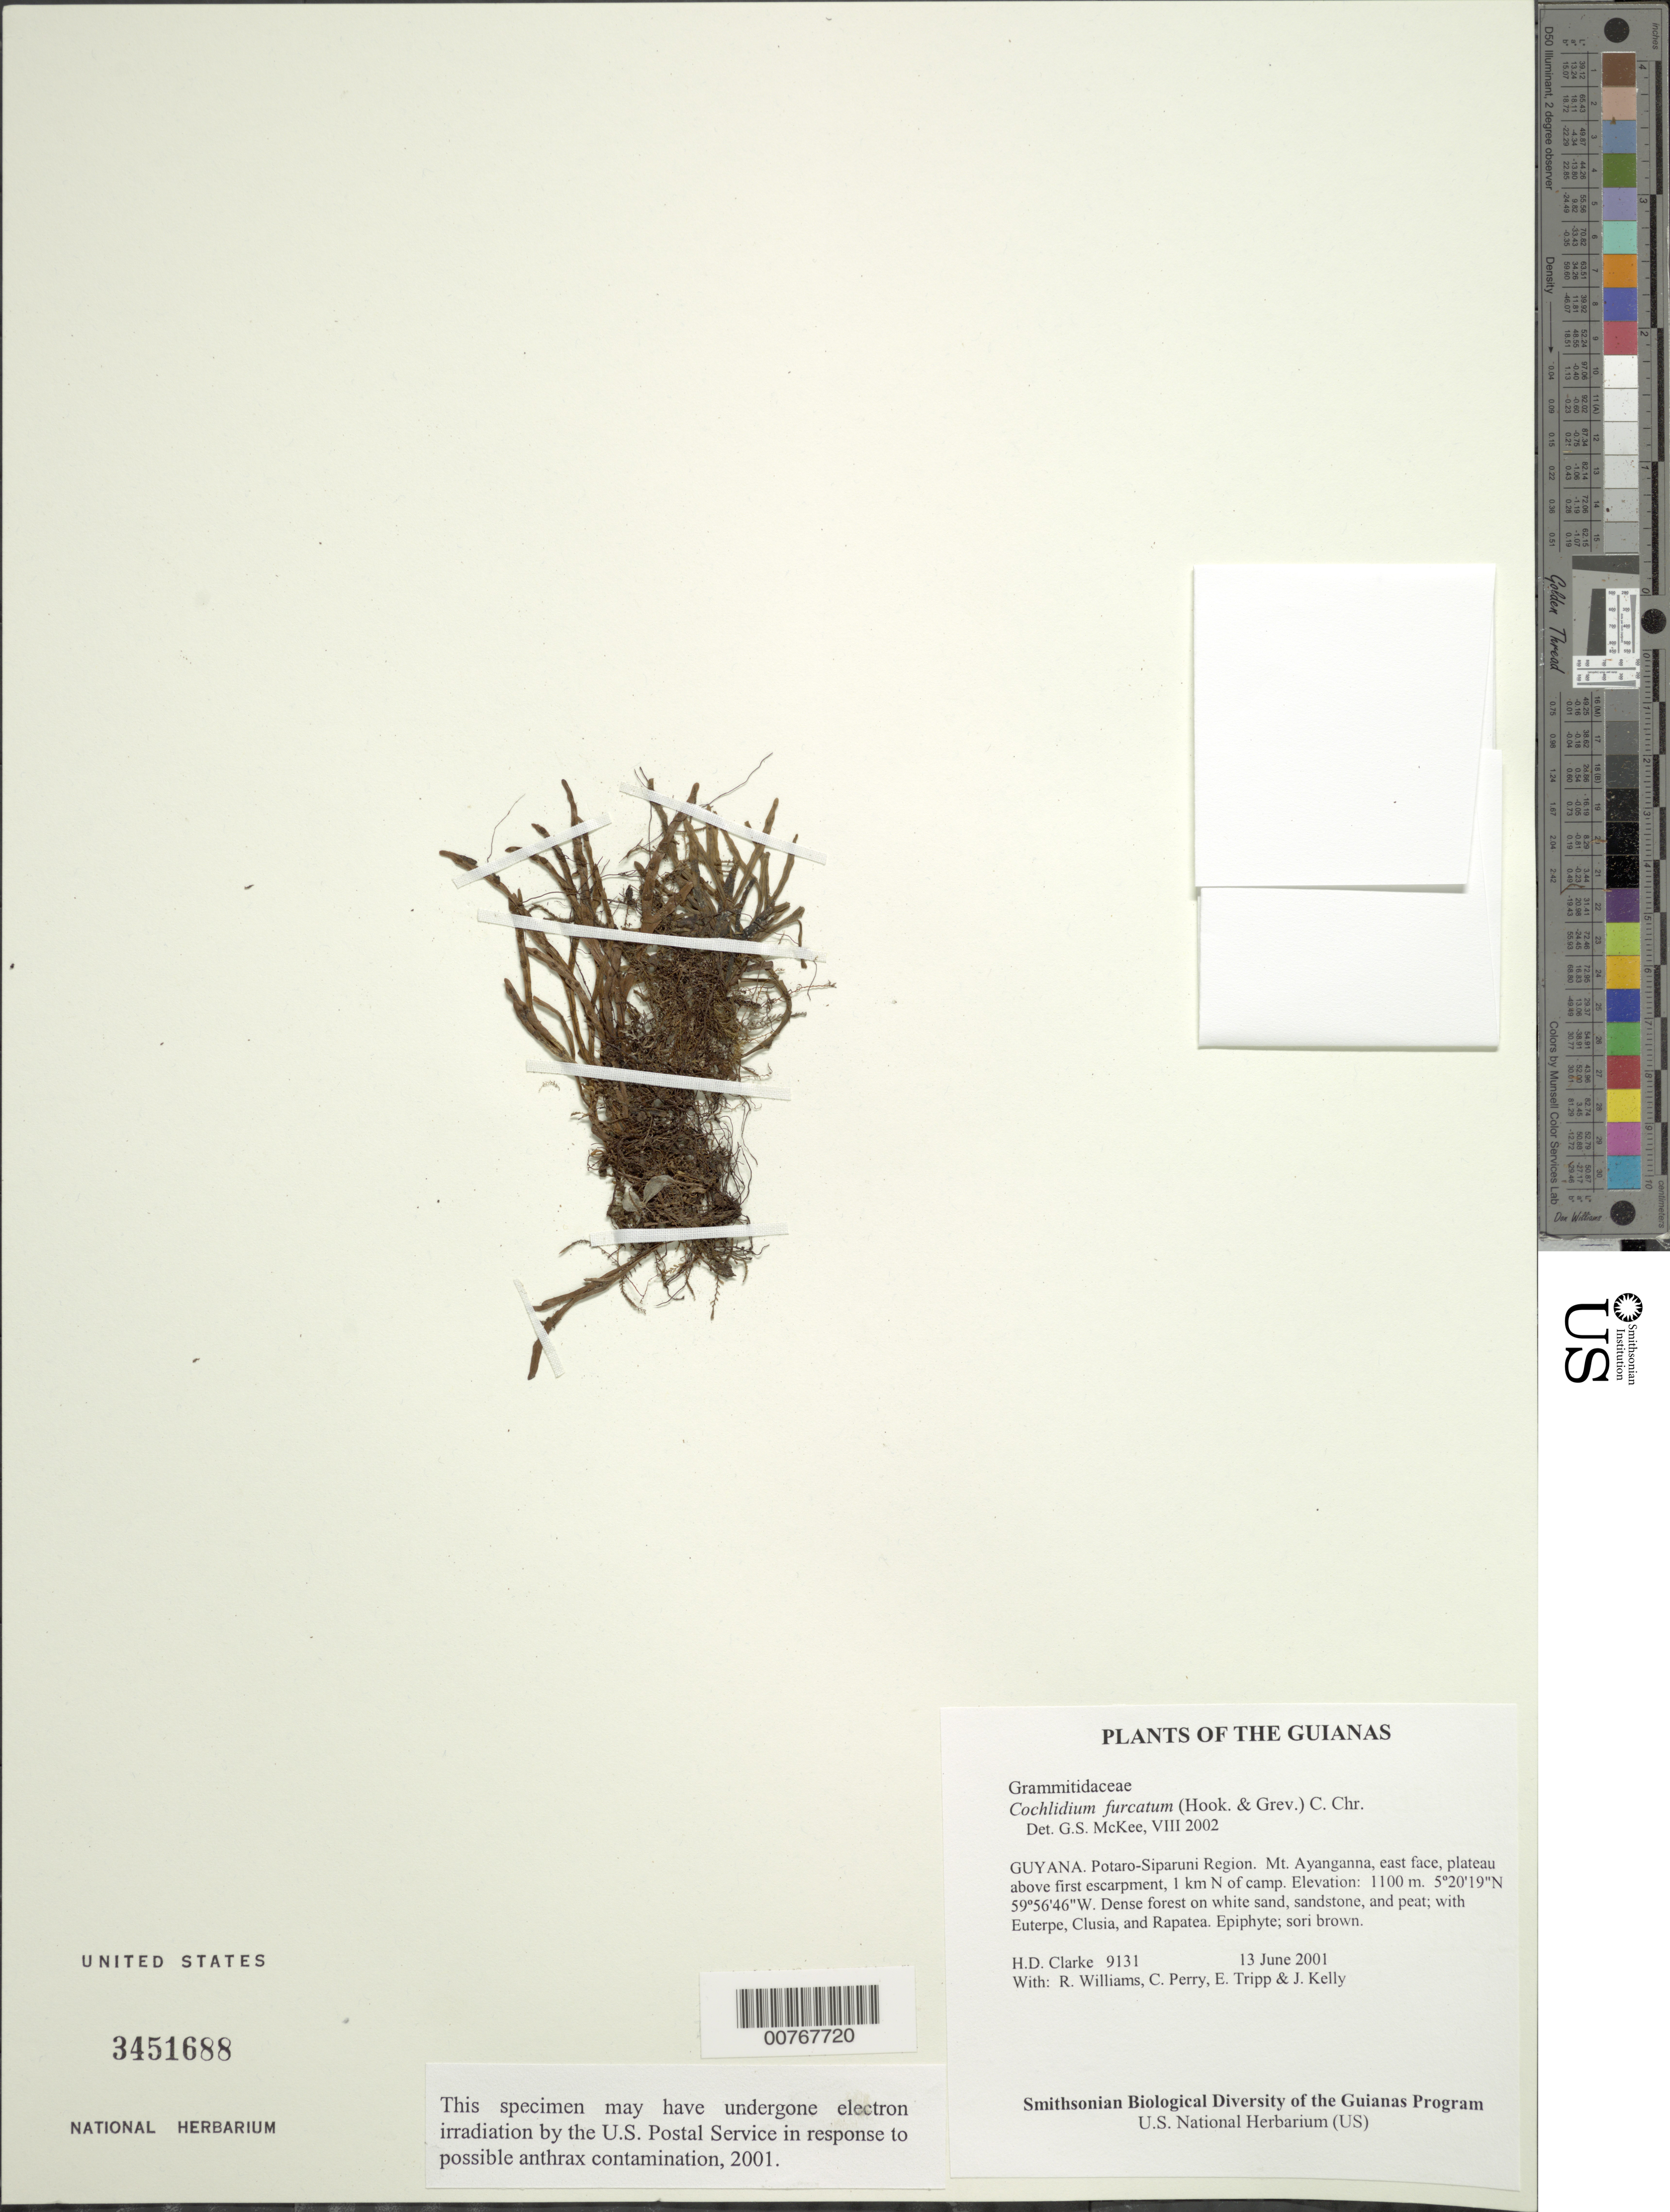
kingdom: Plantae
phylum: Tracheophyta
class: Polypodiopsida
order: Polypodiales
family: Polypodiaceae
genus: Cochlidium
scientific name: Cochlidium furcatum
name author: (Hook. & Grev.) C. Chr.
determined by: McKee, G. S., (US), NMNH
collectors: H. D. Clarke, R. Williams, C. Perry, E. Tripp & J. Kelly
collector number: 9131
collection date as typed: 13 June 2001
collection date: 2001-06-13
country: Guyana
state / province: Potaro-Siparuni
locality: Mt. Ayanganna, east face, plateau above first escarpment, 1 km N of camp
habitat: Dense forest on white sand, sandstone, and peat; with Euterpe, Clusia, and Rapatea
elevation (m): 1100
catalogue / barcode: US 3451688